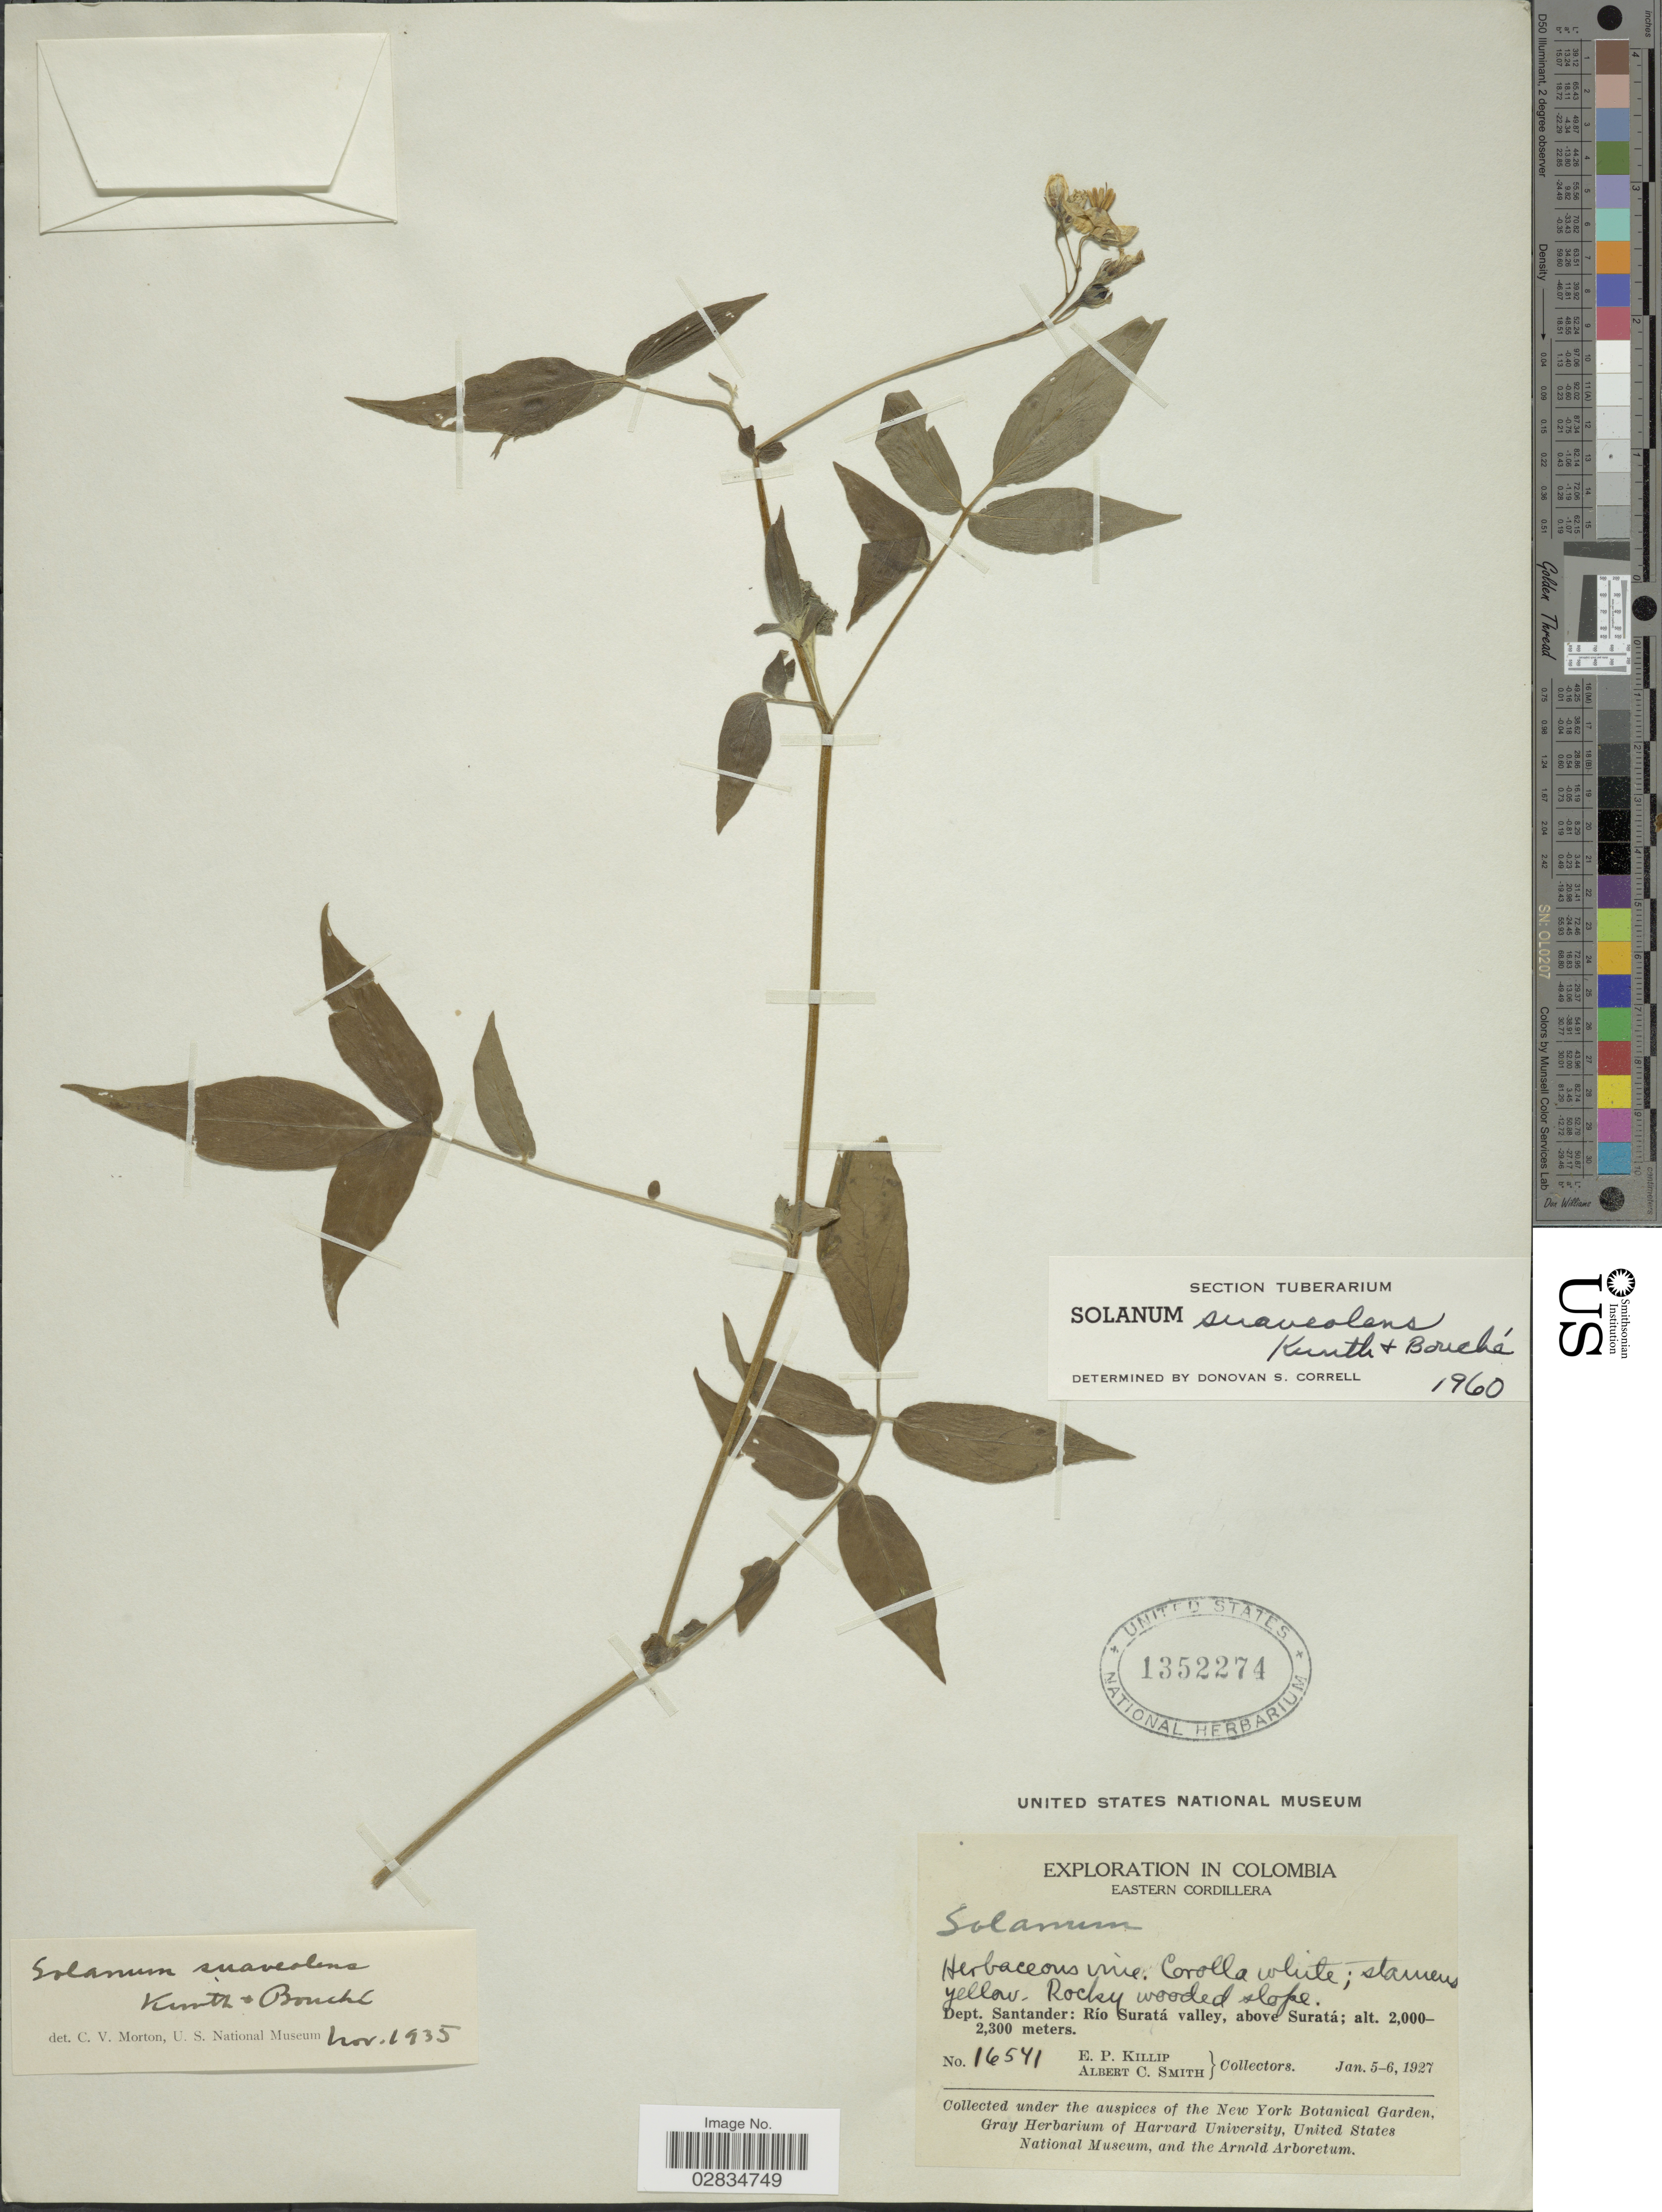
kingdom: Plantae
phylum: Tracheophyta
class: Magnoliopsida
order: Solanales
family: Solanaceae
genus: Solanum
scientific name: Solanum suaveolens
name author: Kunth & C.D. Bouché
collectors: E. P. Killip & A. C. Smith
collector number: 16541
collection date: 1927-01-05/1927-01-06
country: Colombia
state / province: Santander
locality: Eastern Cordillera, Dept. Santander: Río Suratá valley, above Suratá.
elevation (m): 2000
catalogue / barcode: US 1352274